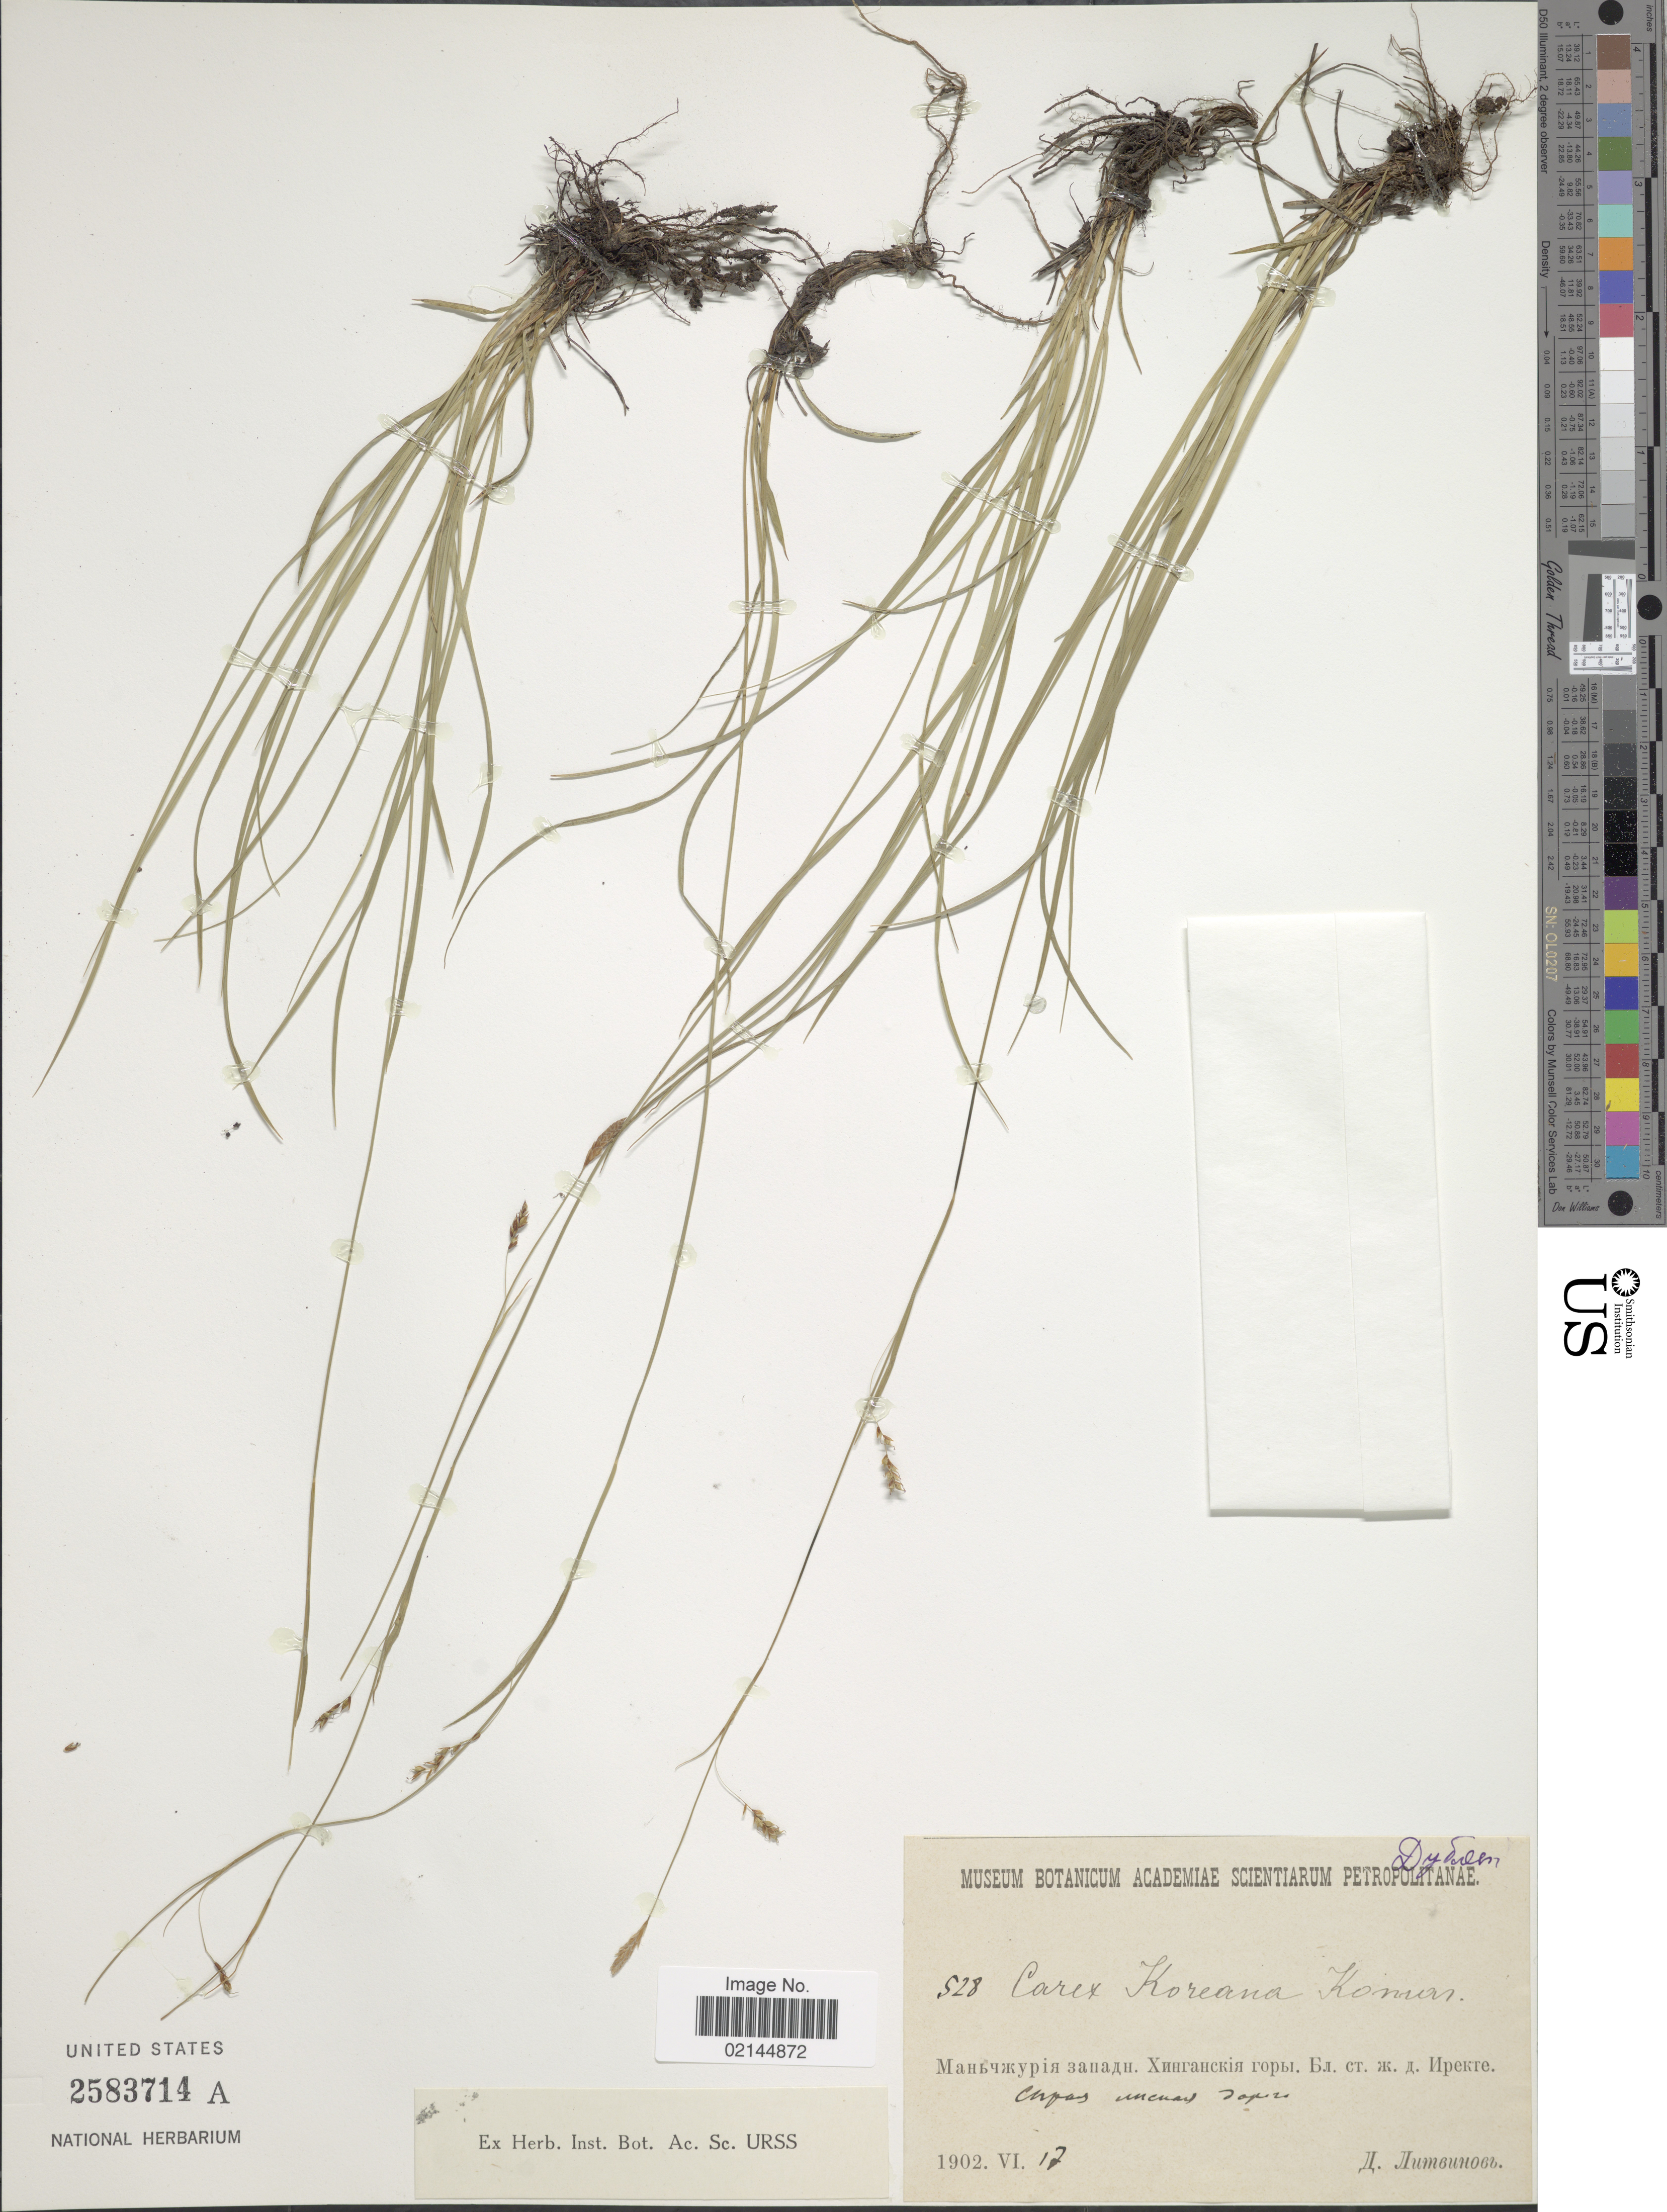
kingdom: Plantae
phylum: Tracheophyta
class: Liliopsida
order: Poales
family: Cyperaceae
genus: Carex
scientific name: Carex koreana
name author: Kom.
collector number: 528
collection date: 1902-06-17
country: U.S.S.R.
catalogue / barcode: US 2583714A